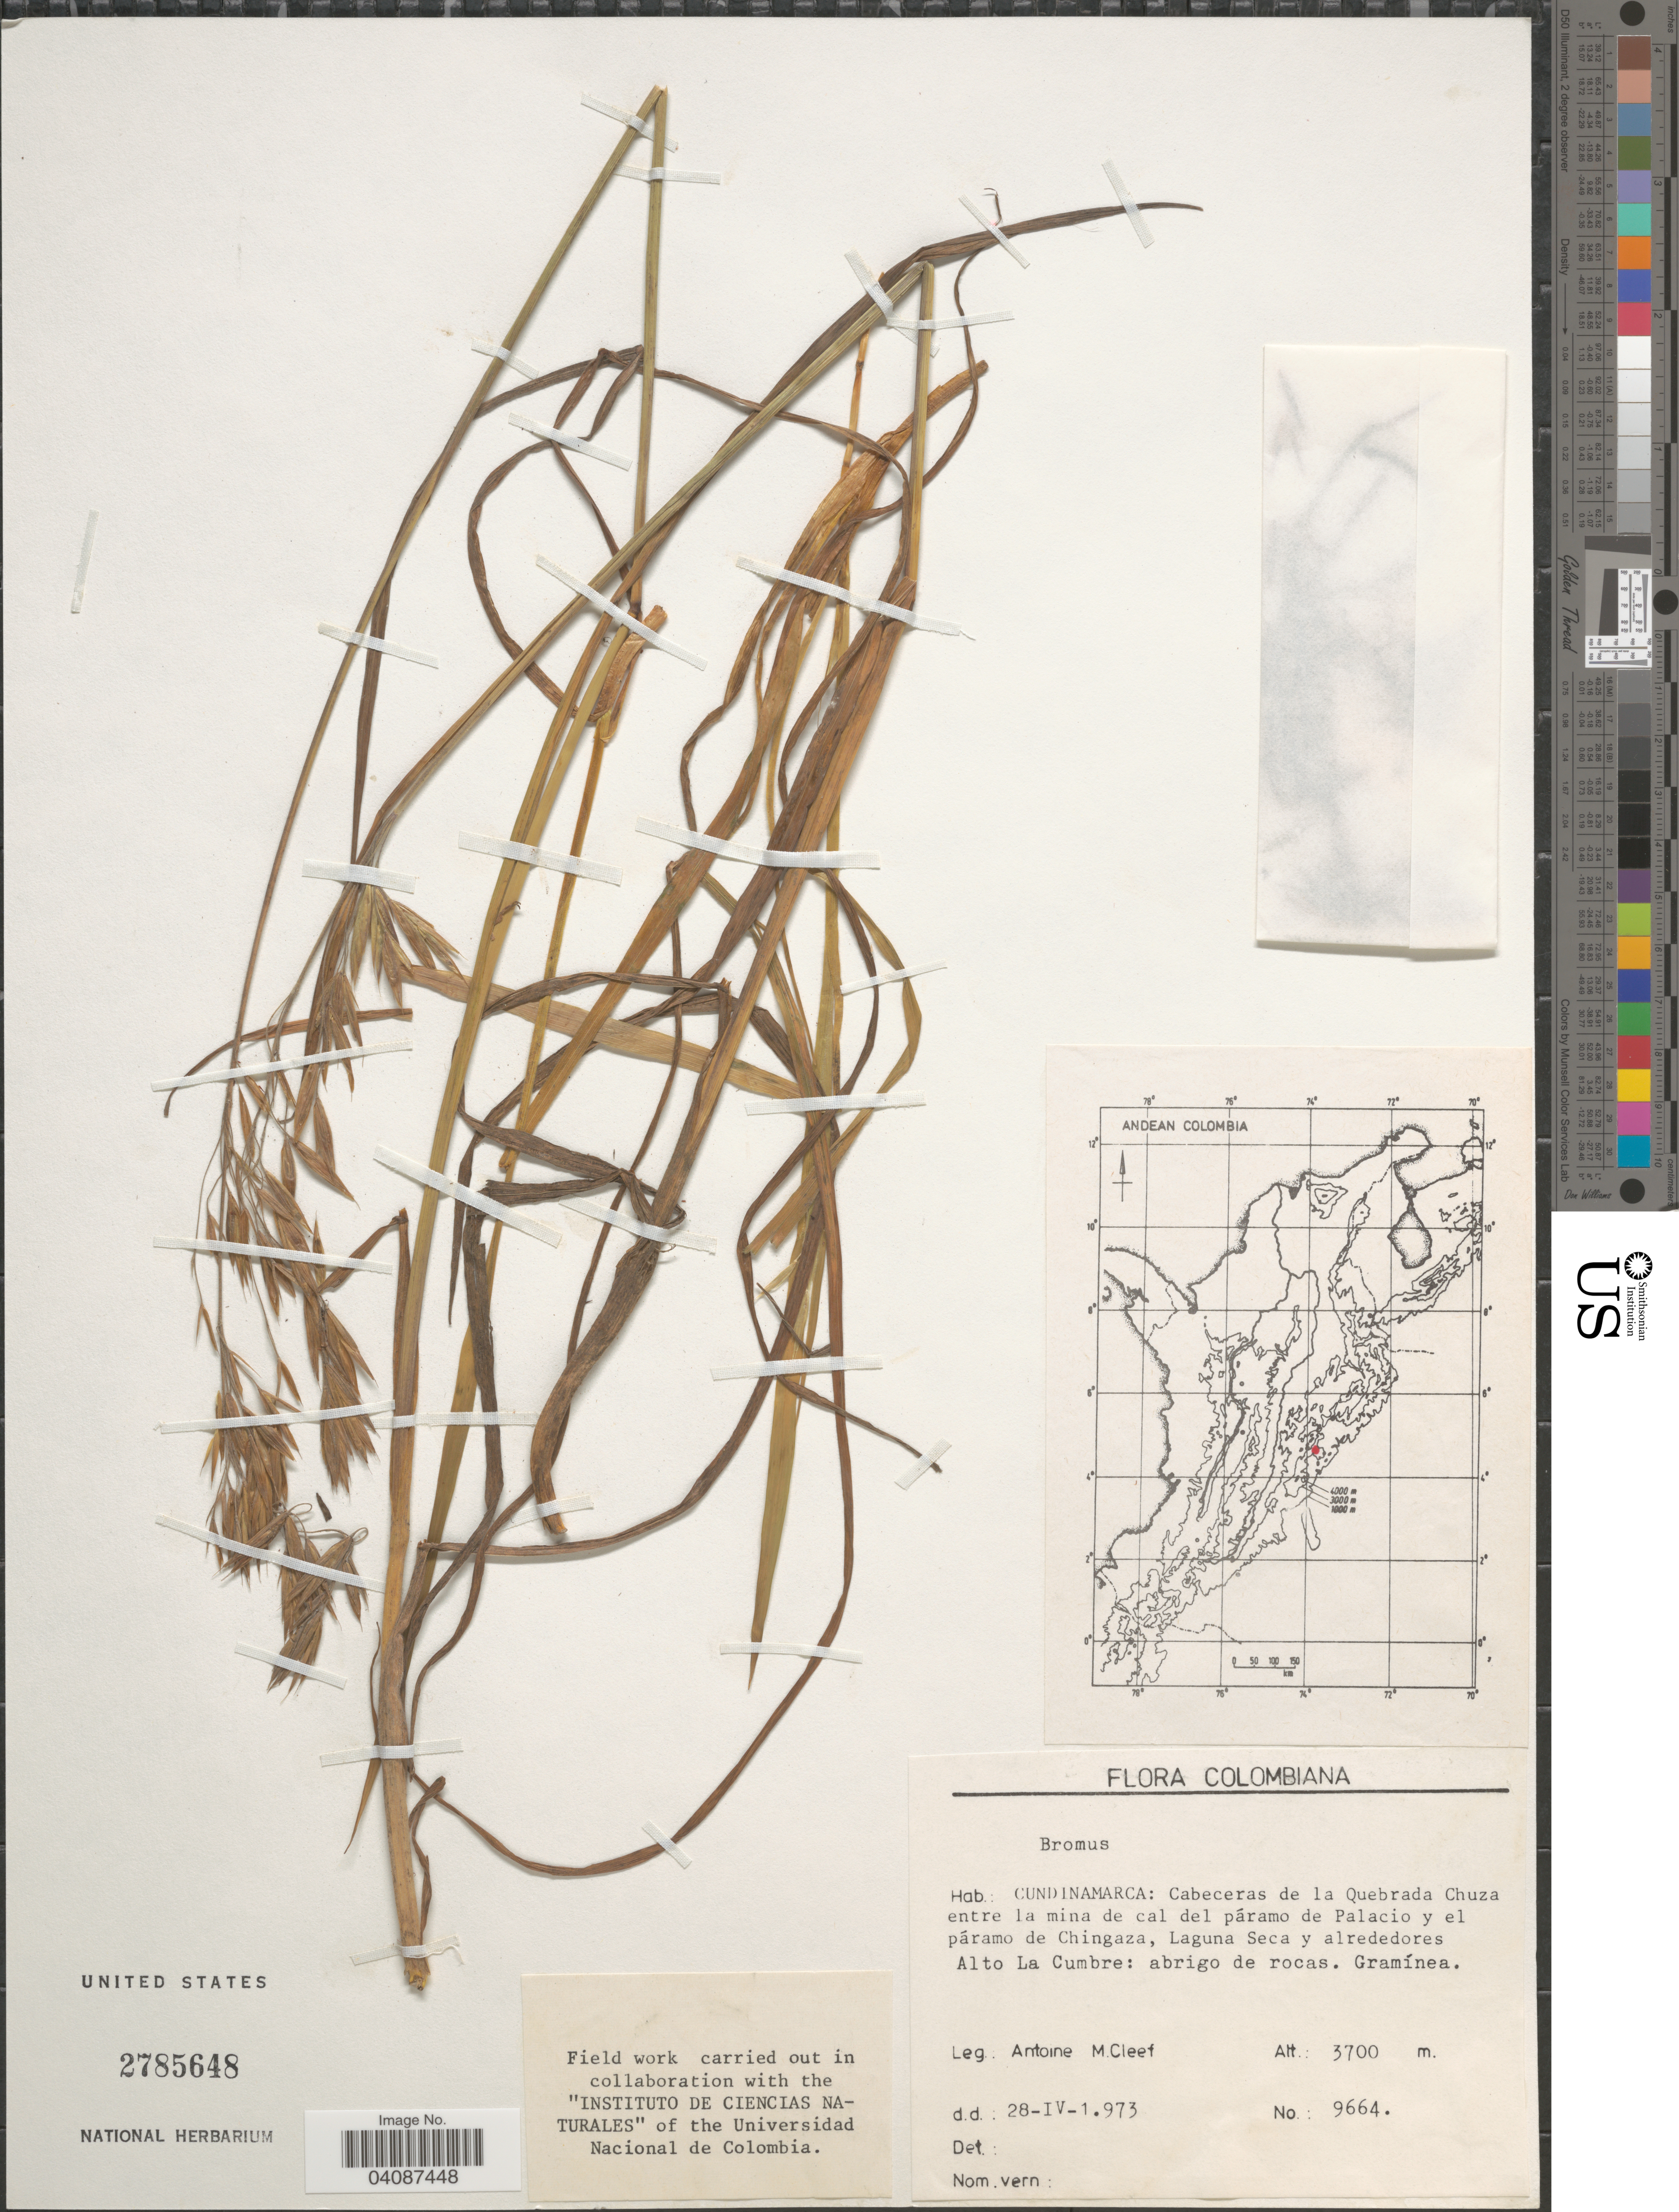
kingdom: Plantae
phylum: Tracheophyta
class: Liliopsida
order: Poales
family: Poaceae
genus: Bromus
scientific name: Bromus sp.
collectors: A. M. Cleef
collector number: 9664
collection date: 1973-04-28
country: Colombia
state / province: Cundinamarca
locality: Colombiana. Cabeceras de la Quebrada Chuza entre la mina de cal del páramo de Palacio y el páramo de Chingaza, Laguna Seca y rededores Alto La Cumbre: abrigo de rocas. Gramínea.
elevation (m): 3700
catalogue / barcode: US 2785648